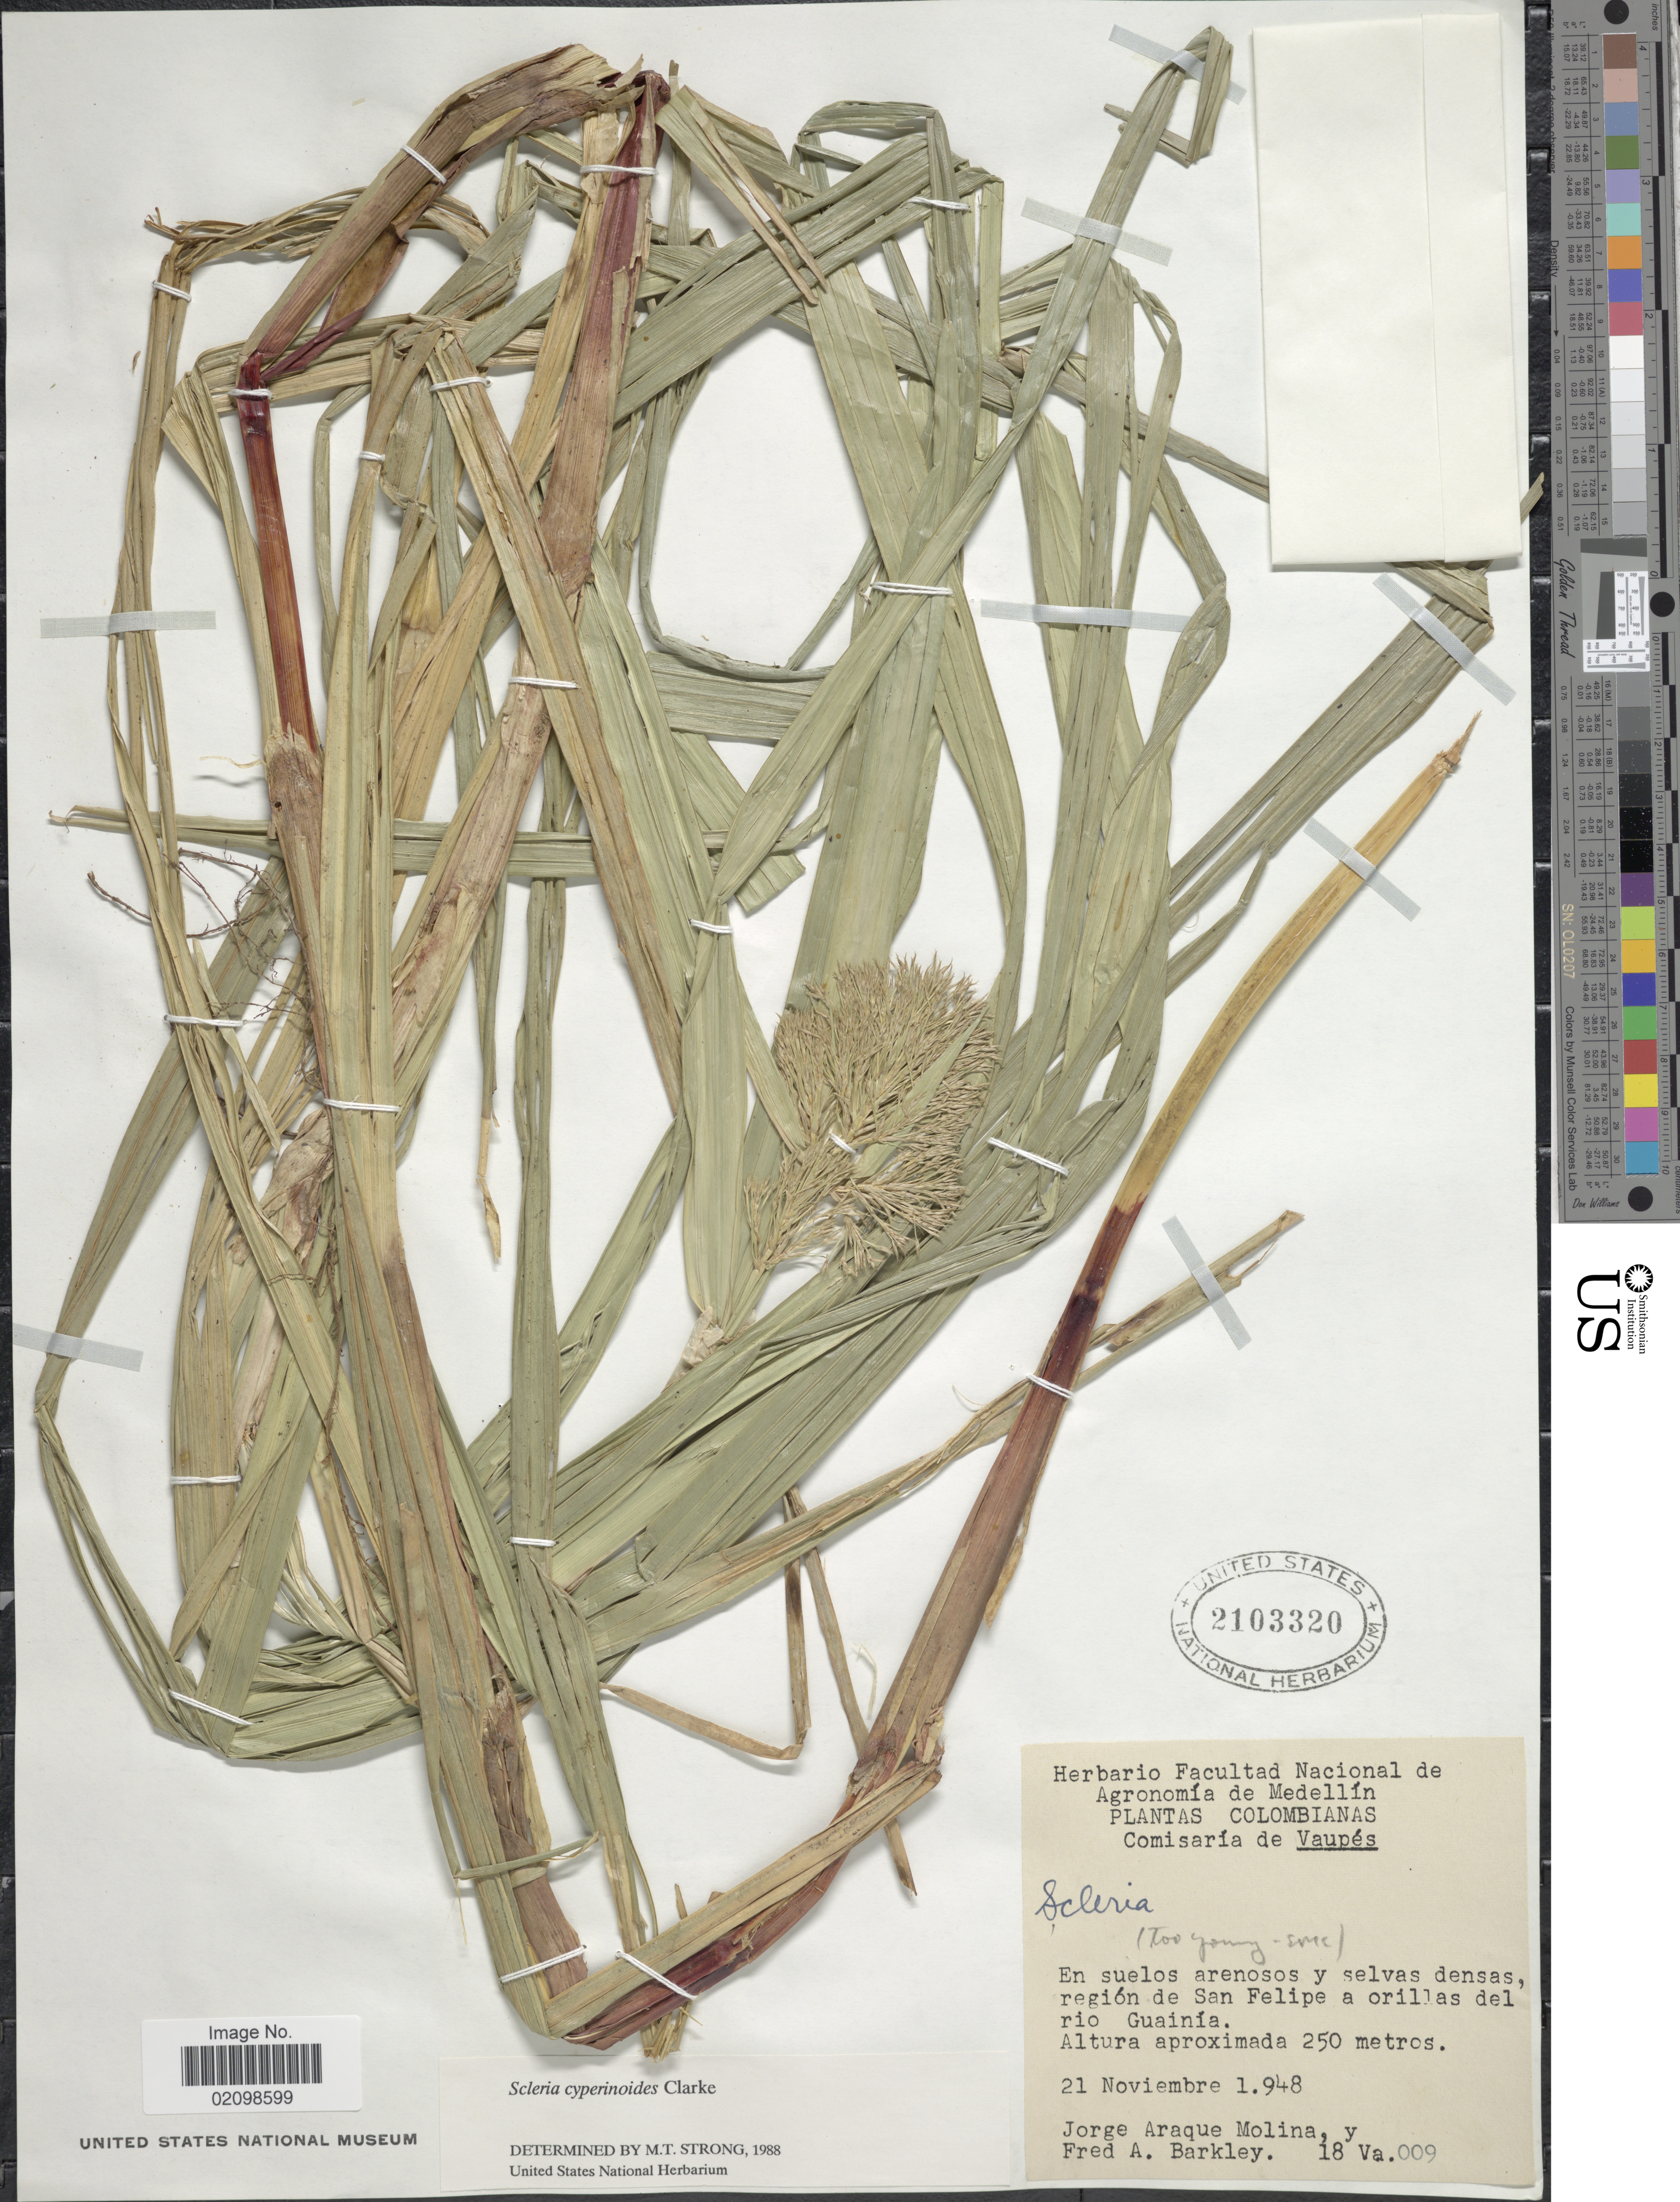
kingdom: Plantae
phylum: Tracheophyta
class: Liliopsida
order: Poales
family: Cyperaceae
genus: Scleria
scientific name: Scleria cyperinoides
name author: C.B. Clarke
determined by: Strong, Mark T., (BOT), Smithsonian Institution - National Museum of Natural History (UNITED STATES)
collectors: J. Araque Molina & F. A. Barkley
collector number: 18VA009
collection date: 1948-11-21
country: Colombia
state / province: Vaupés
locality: Comisaria de Vaupes, en suelos arenosos y selvas densas, region de San Felipe a orillas del Rio Guainia.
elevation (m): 250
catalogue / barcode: US 2103320